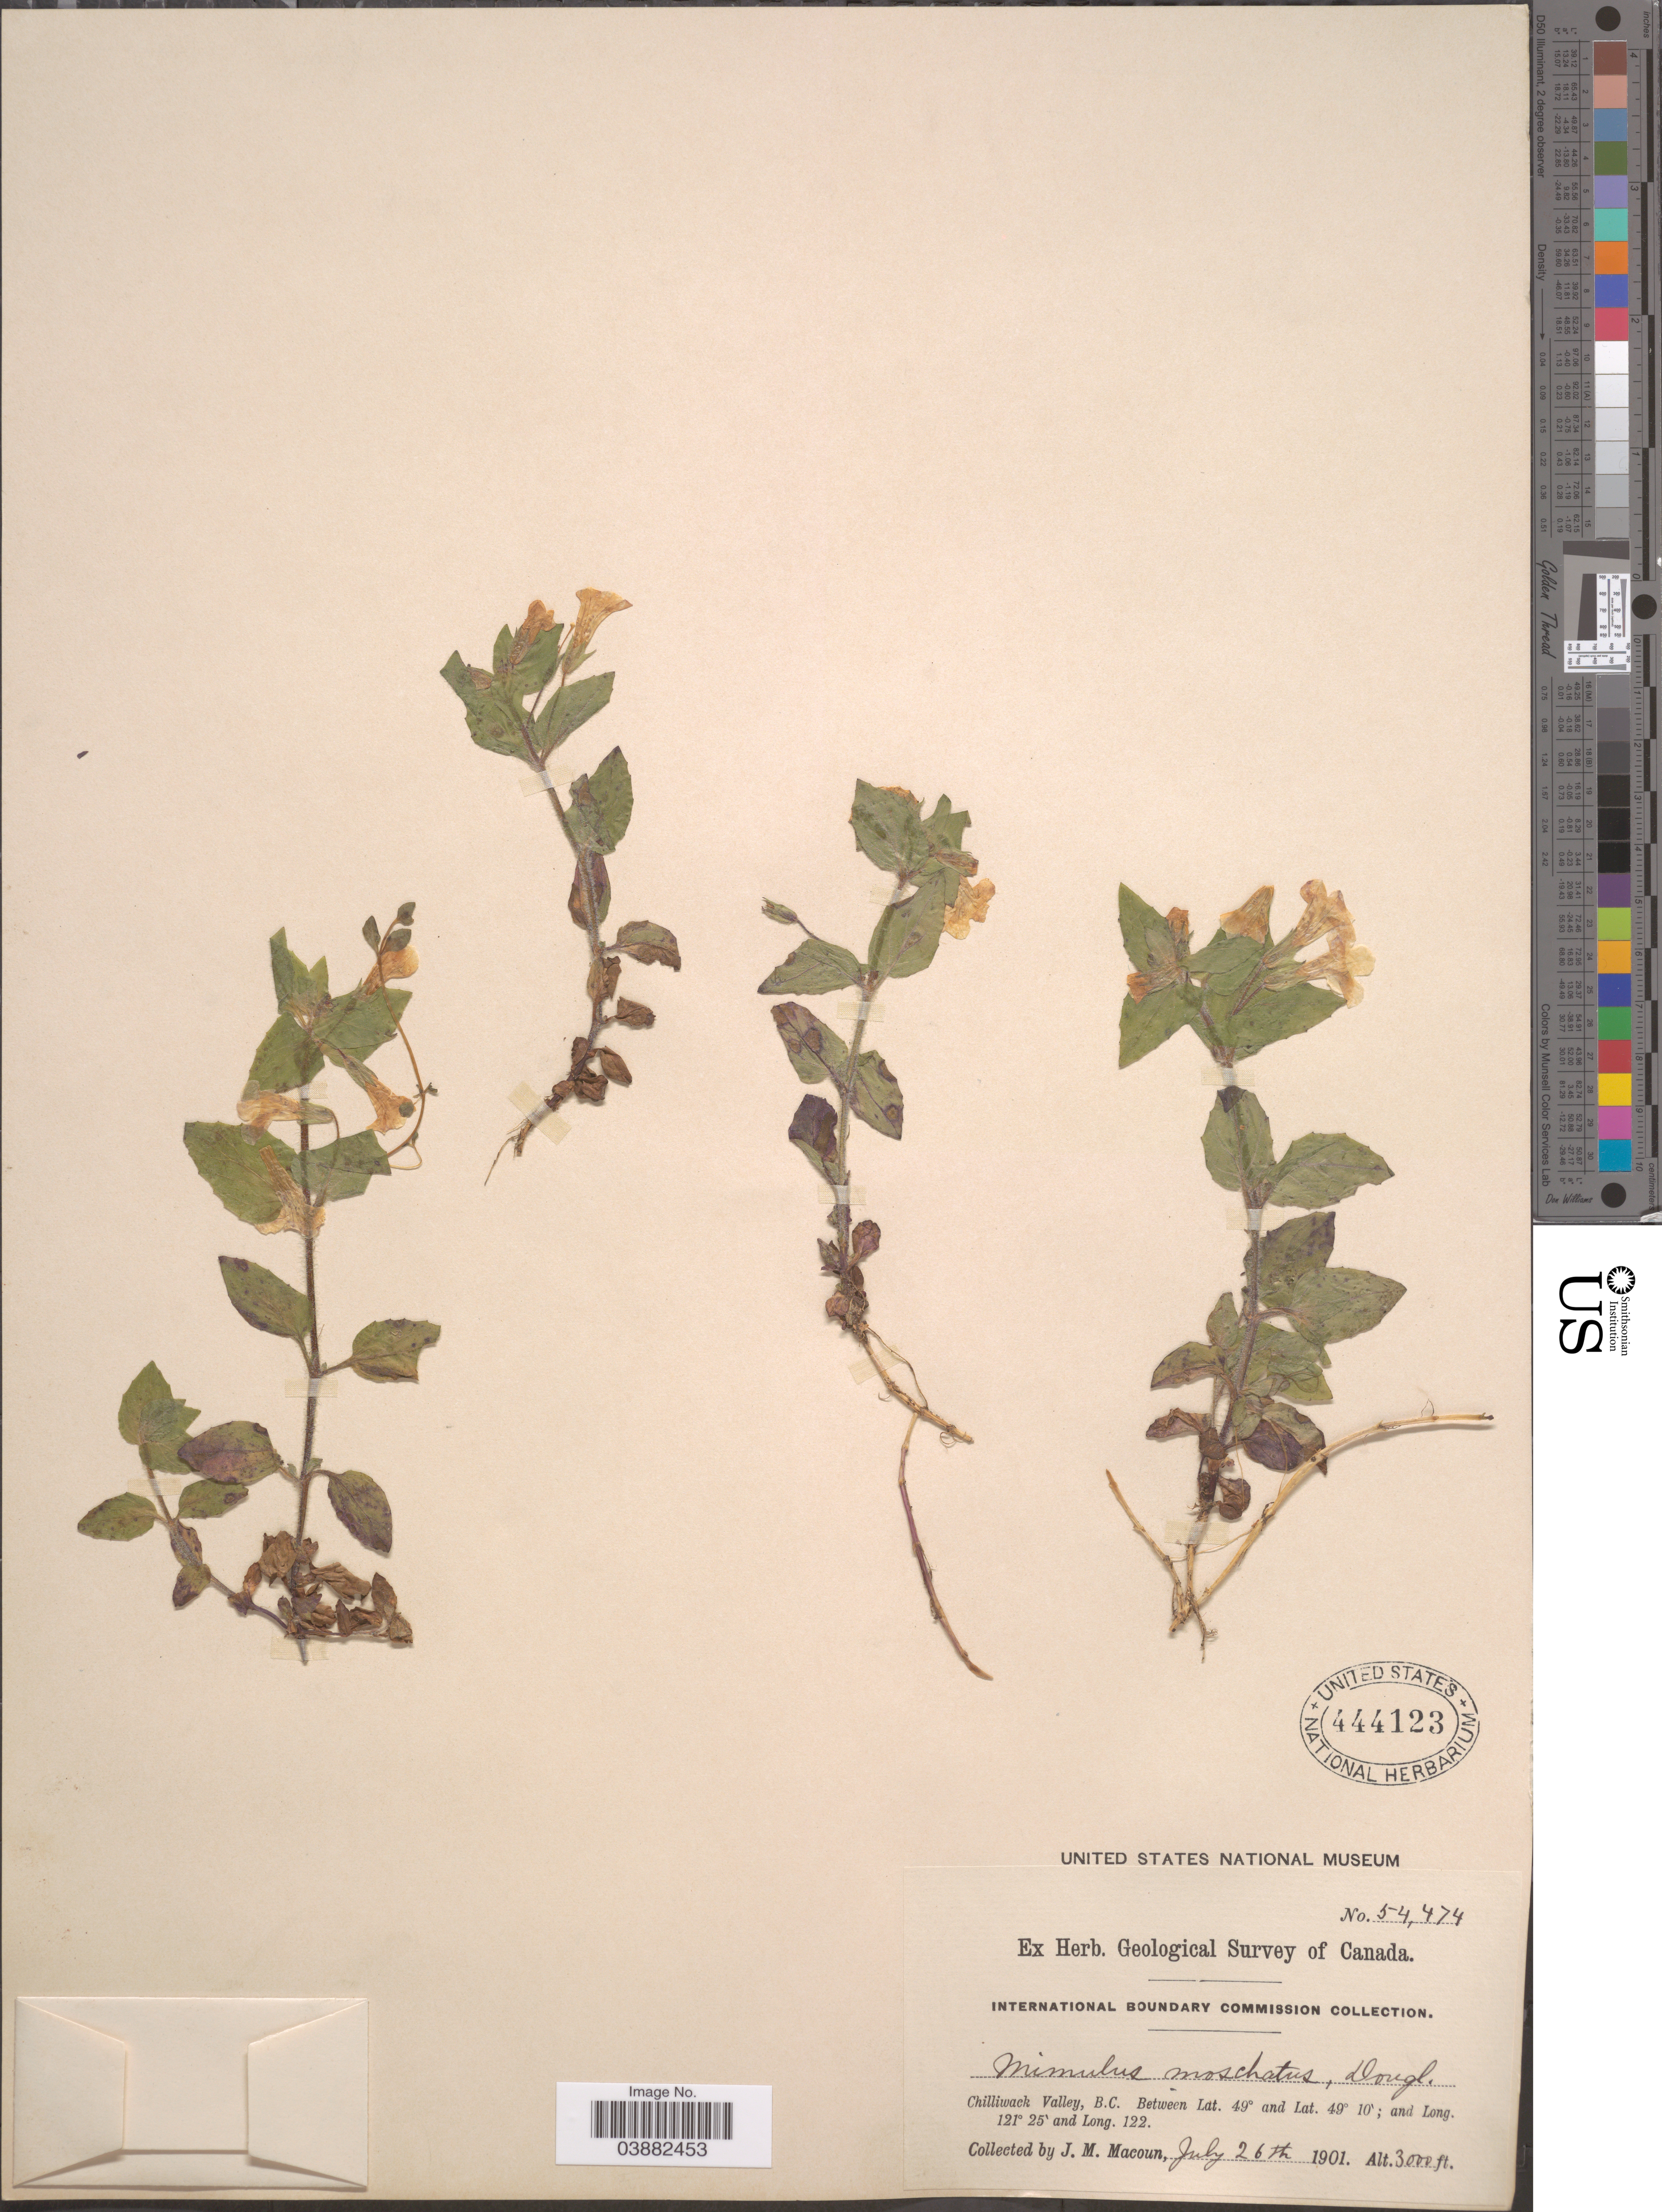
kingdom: Plantae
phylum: Tracheophyta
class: Magnoliopsida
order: Lamiales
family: Phrymaceae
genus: Mimulus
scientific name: Mimulus moniliformis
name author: Greene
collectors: J. M. Macoun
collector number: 54474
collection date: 1901-07-26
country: Canada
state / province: British Columbia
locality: Chilliwack Valley.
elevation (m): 914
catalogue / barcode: US 444123